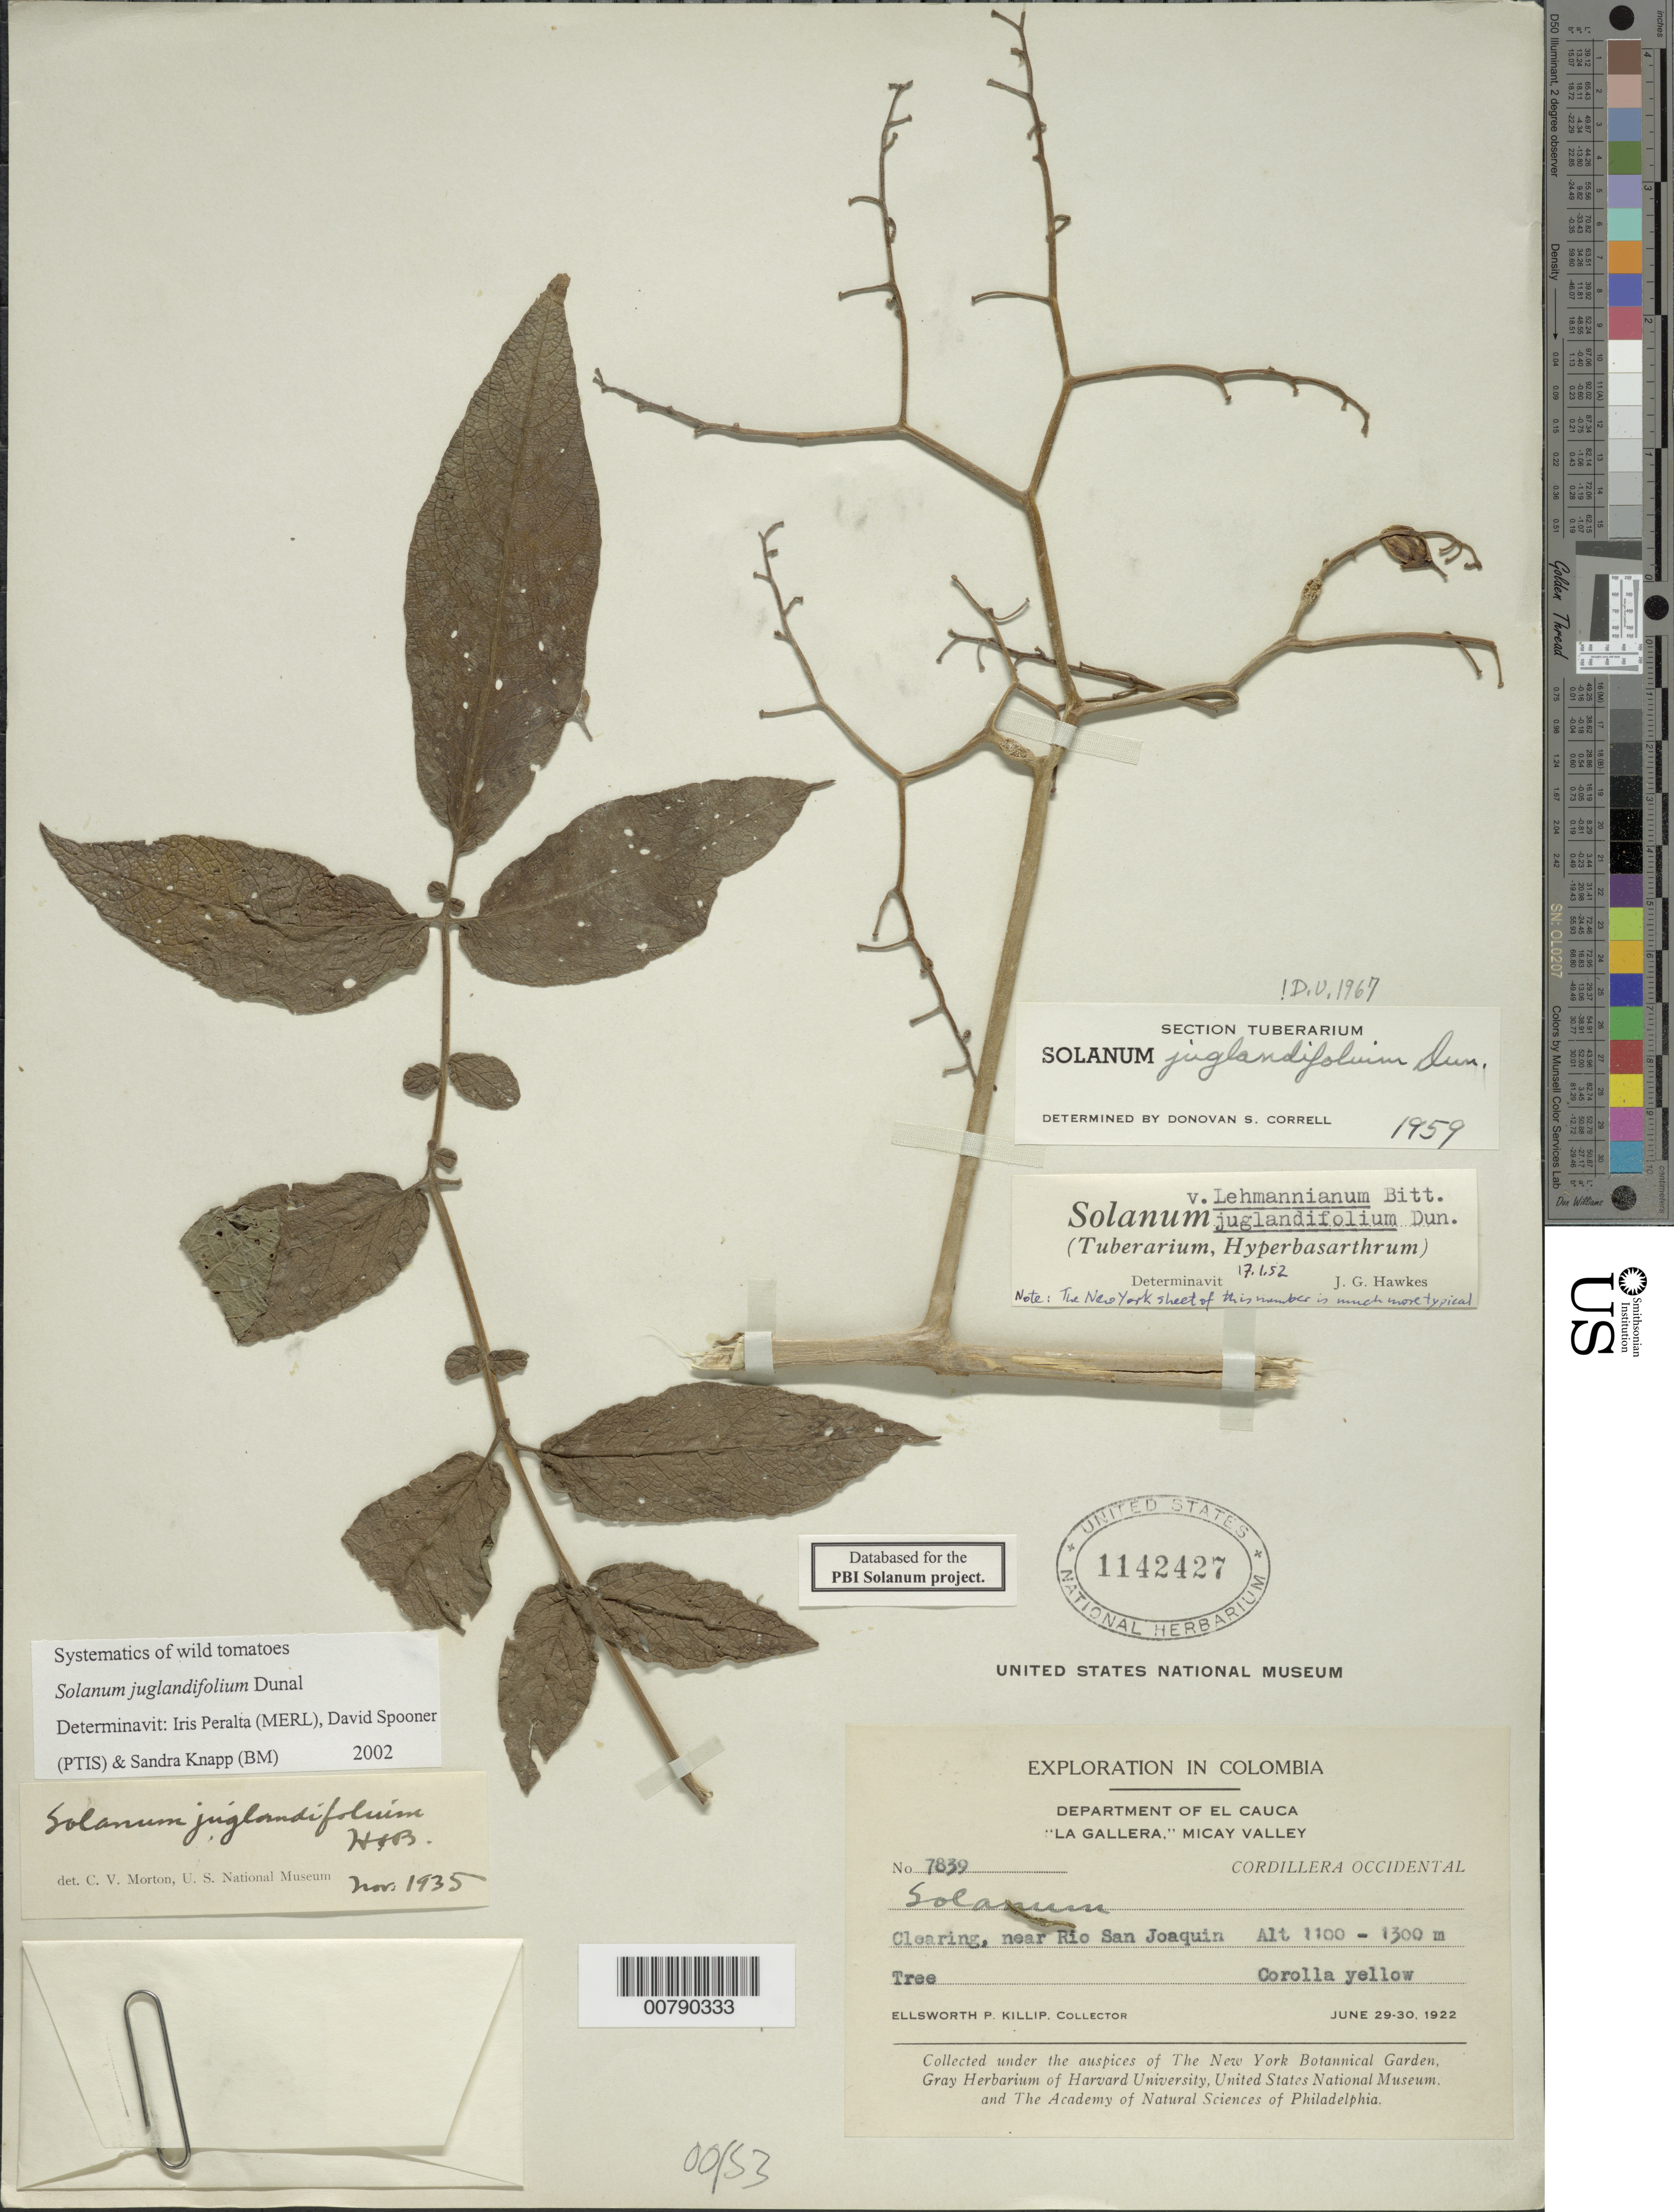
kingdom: Plantae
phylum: Tracheophyta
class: Magnoliopsida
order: Solanales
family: Solanaceae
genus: Solanum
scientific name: Solanum juglandifolium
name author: Dunal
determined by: Peralta, Iris E.; Knapp, S. D.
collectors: E. P. Killip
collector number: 7839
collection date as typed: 29 Jun 1922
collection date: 1922-06-29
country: Colombia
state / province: Cauca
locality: La Gallera, Micay valley, near Río San Joaquin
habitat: clearing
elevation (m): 1100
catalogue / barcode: US 1142427